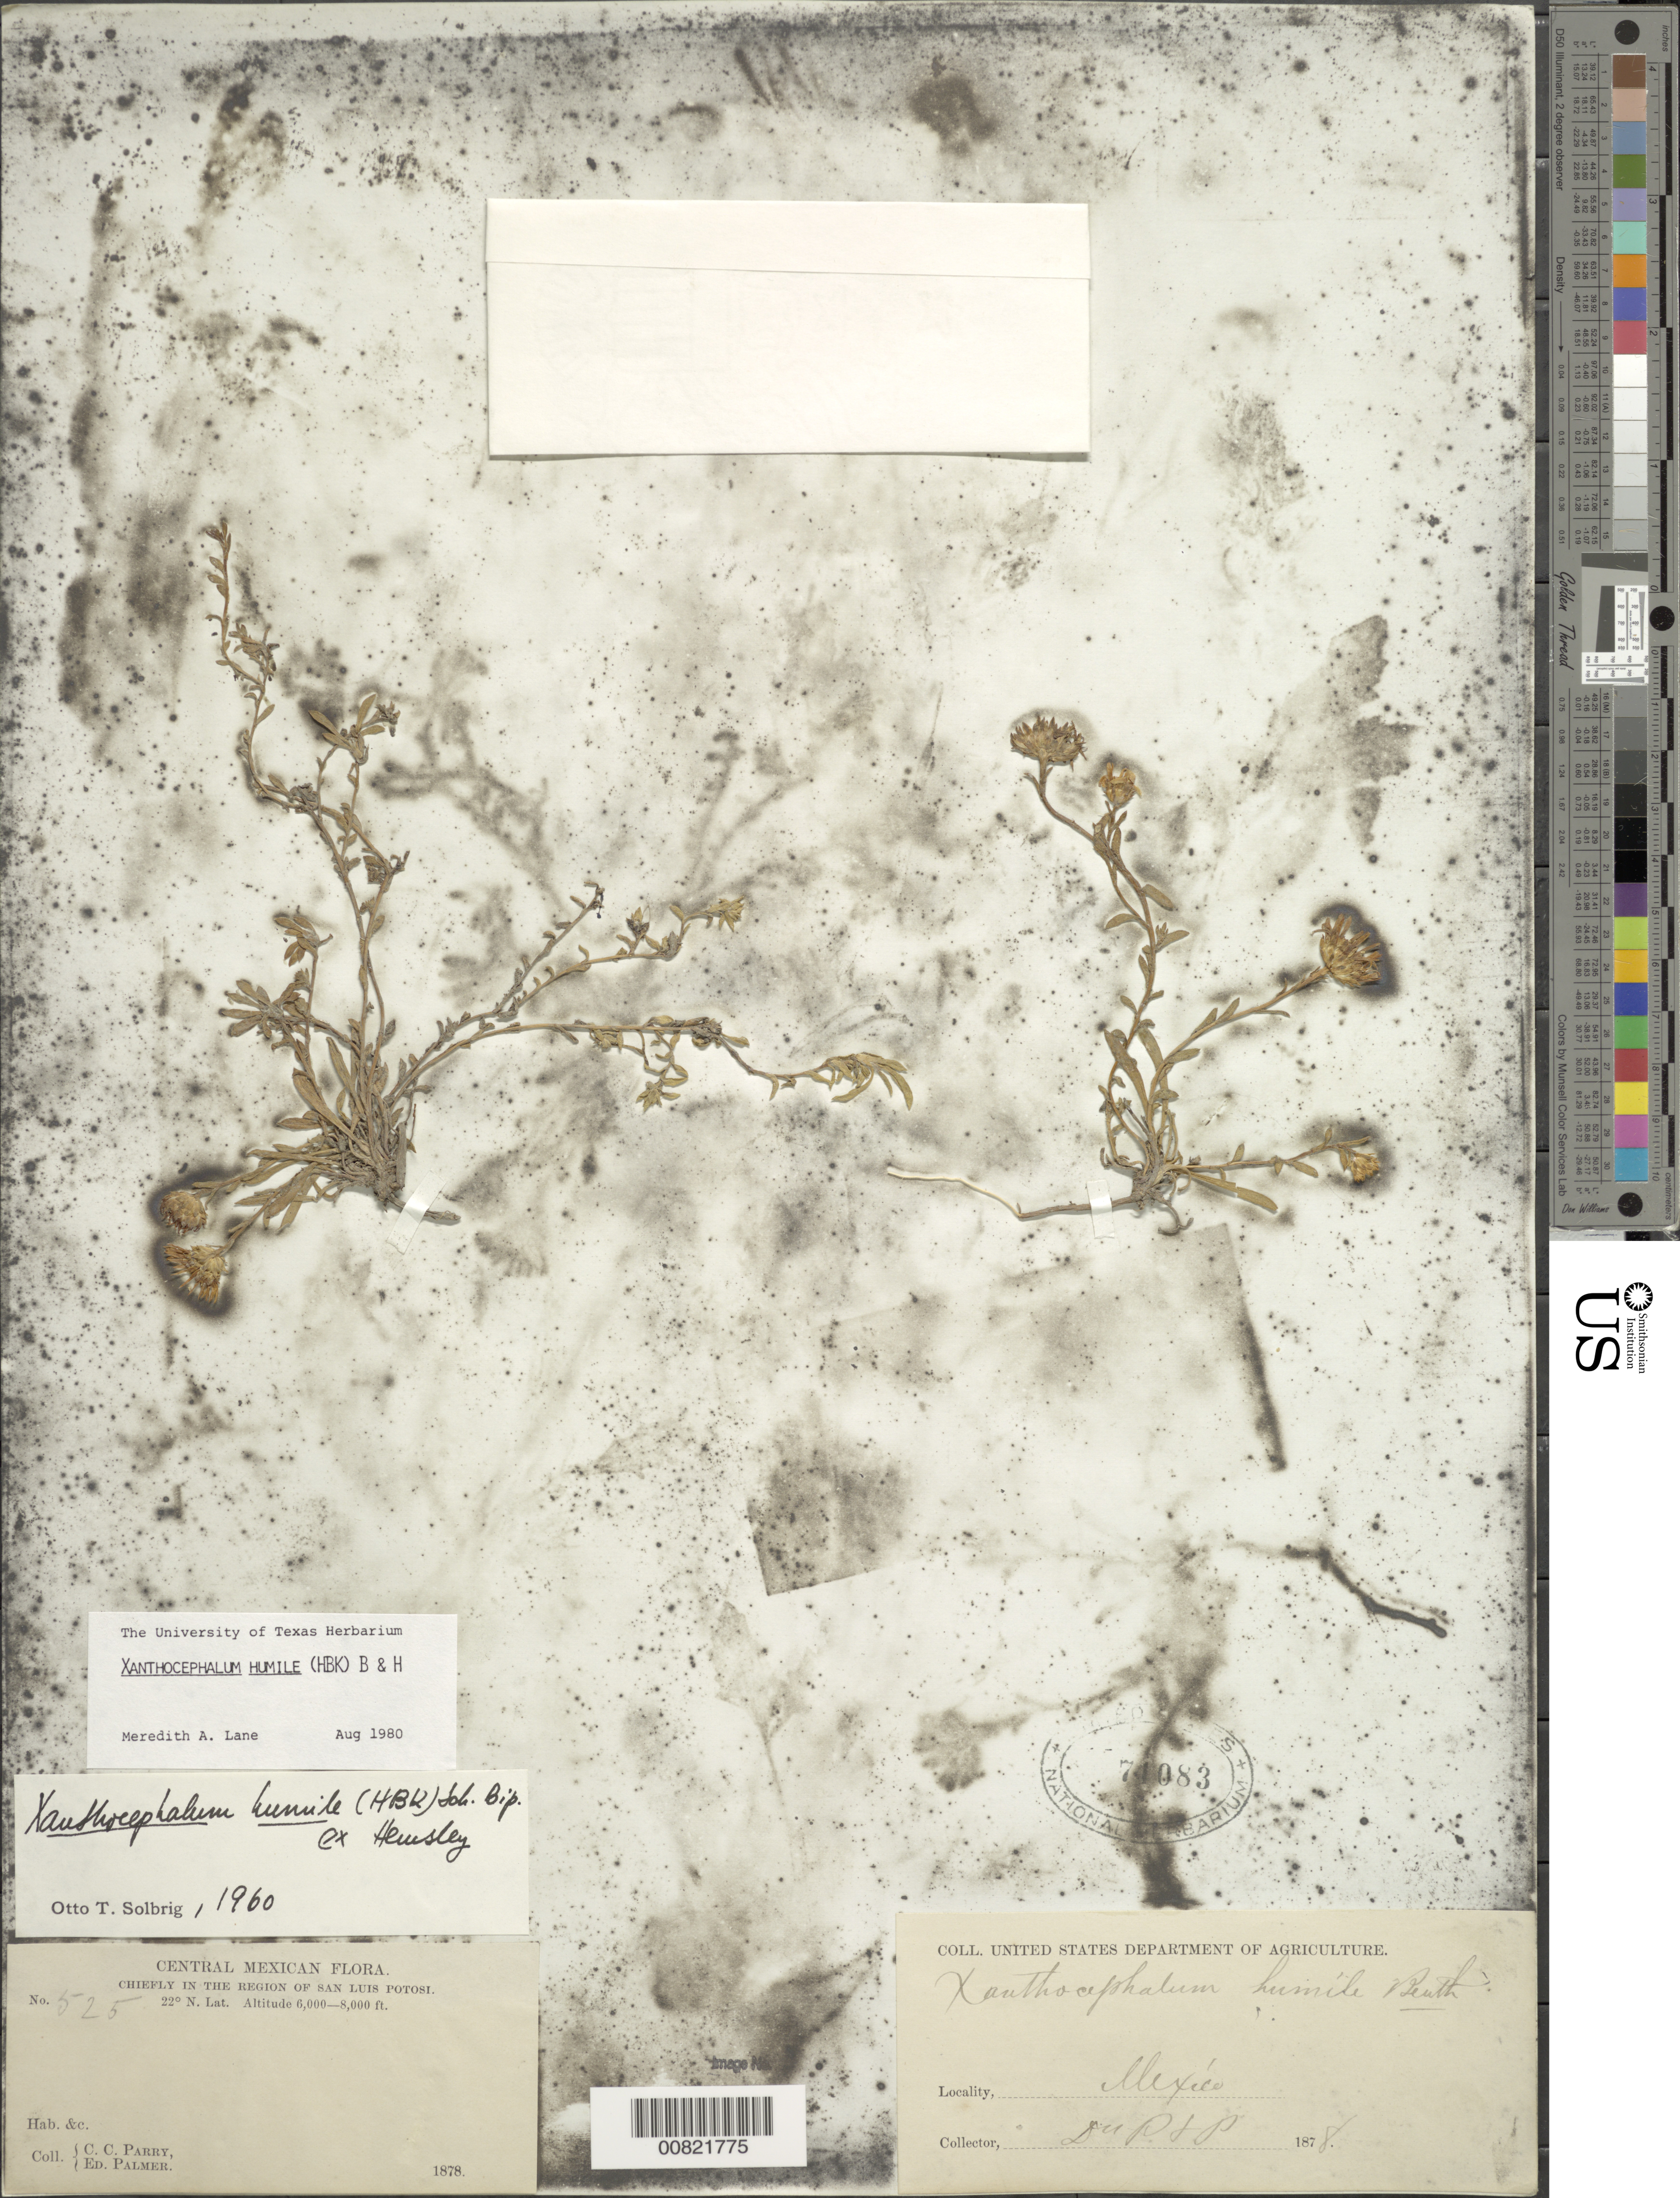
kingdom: Plantae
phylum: Tracheophyta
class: Magnoliopsida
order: Asterales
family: Asteraceae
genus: Xanthocephalum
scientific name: Xanthocephalum humile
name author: (Kunth) Benth. & Hook. f.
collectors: C. C. Parry & E. Palmer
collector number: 525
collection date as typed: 1878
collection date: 1878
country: Mexico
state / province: San Luis Potosí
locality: Chiefly in the region of San Luis Potosí.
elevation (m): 1829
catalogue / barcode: US 74083